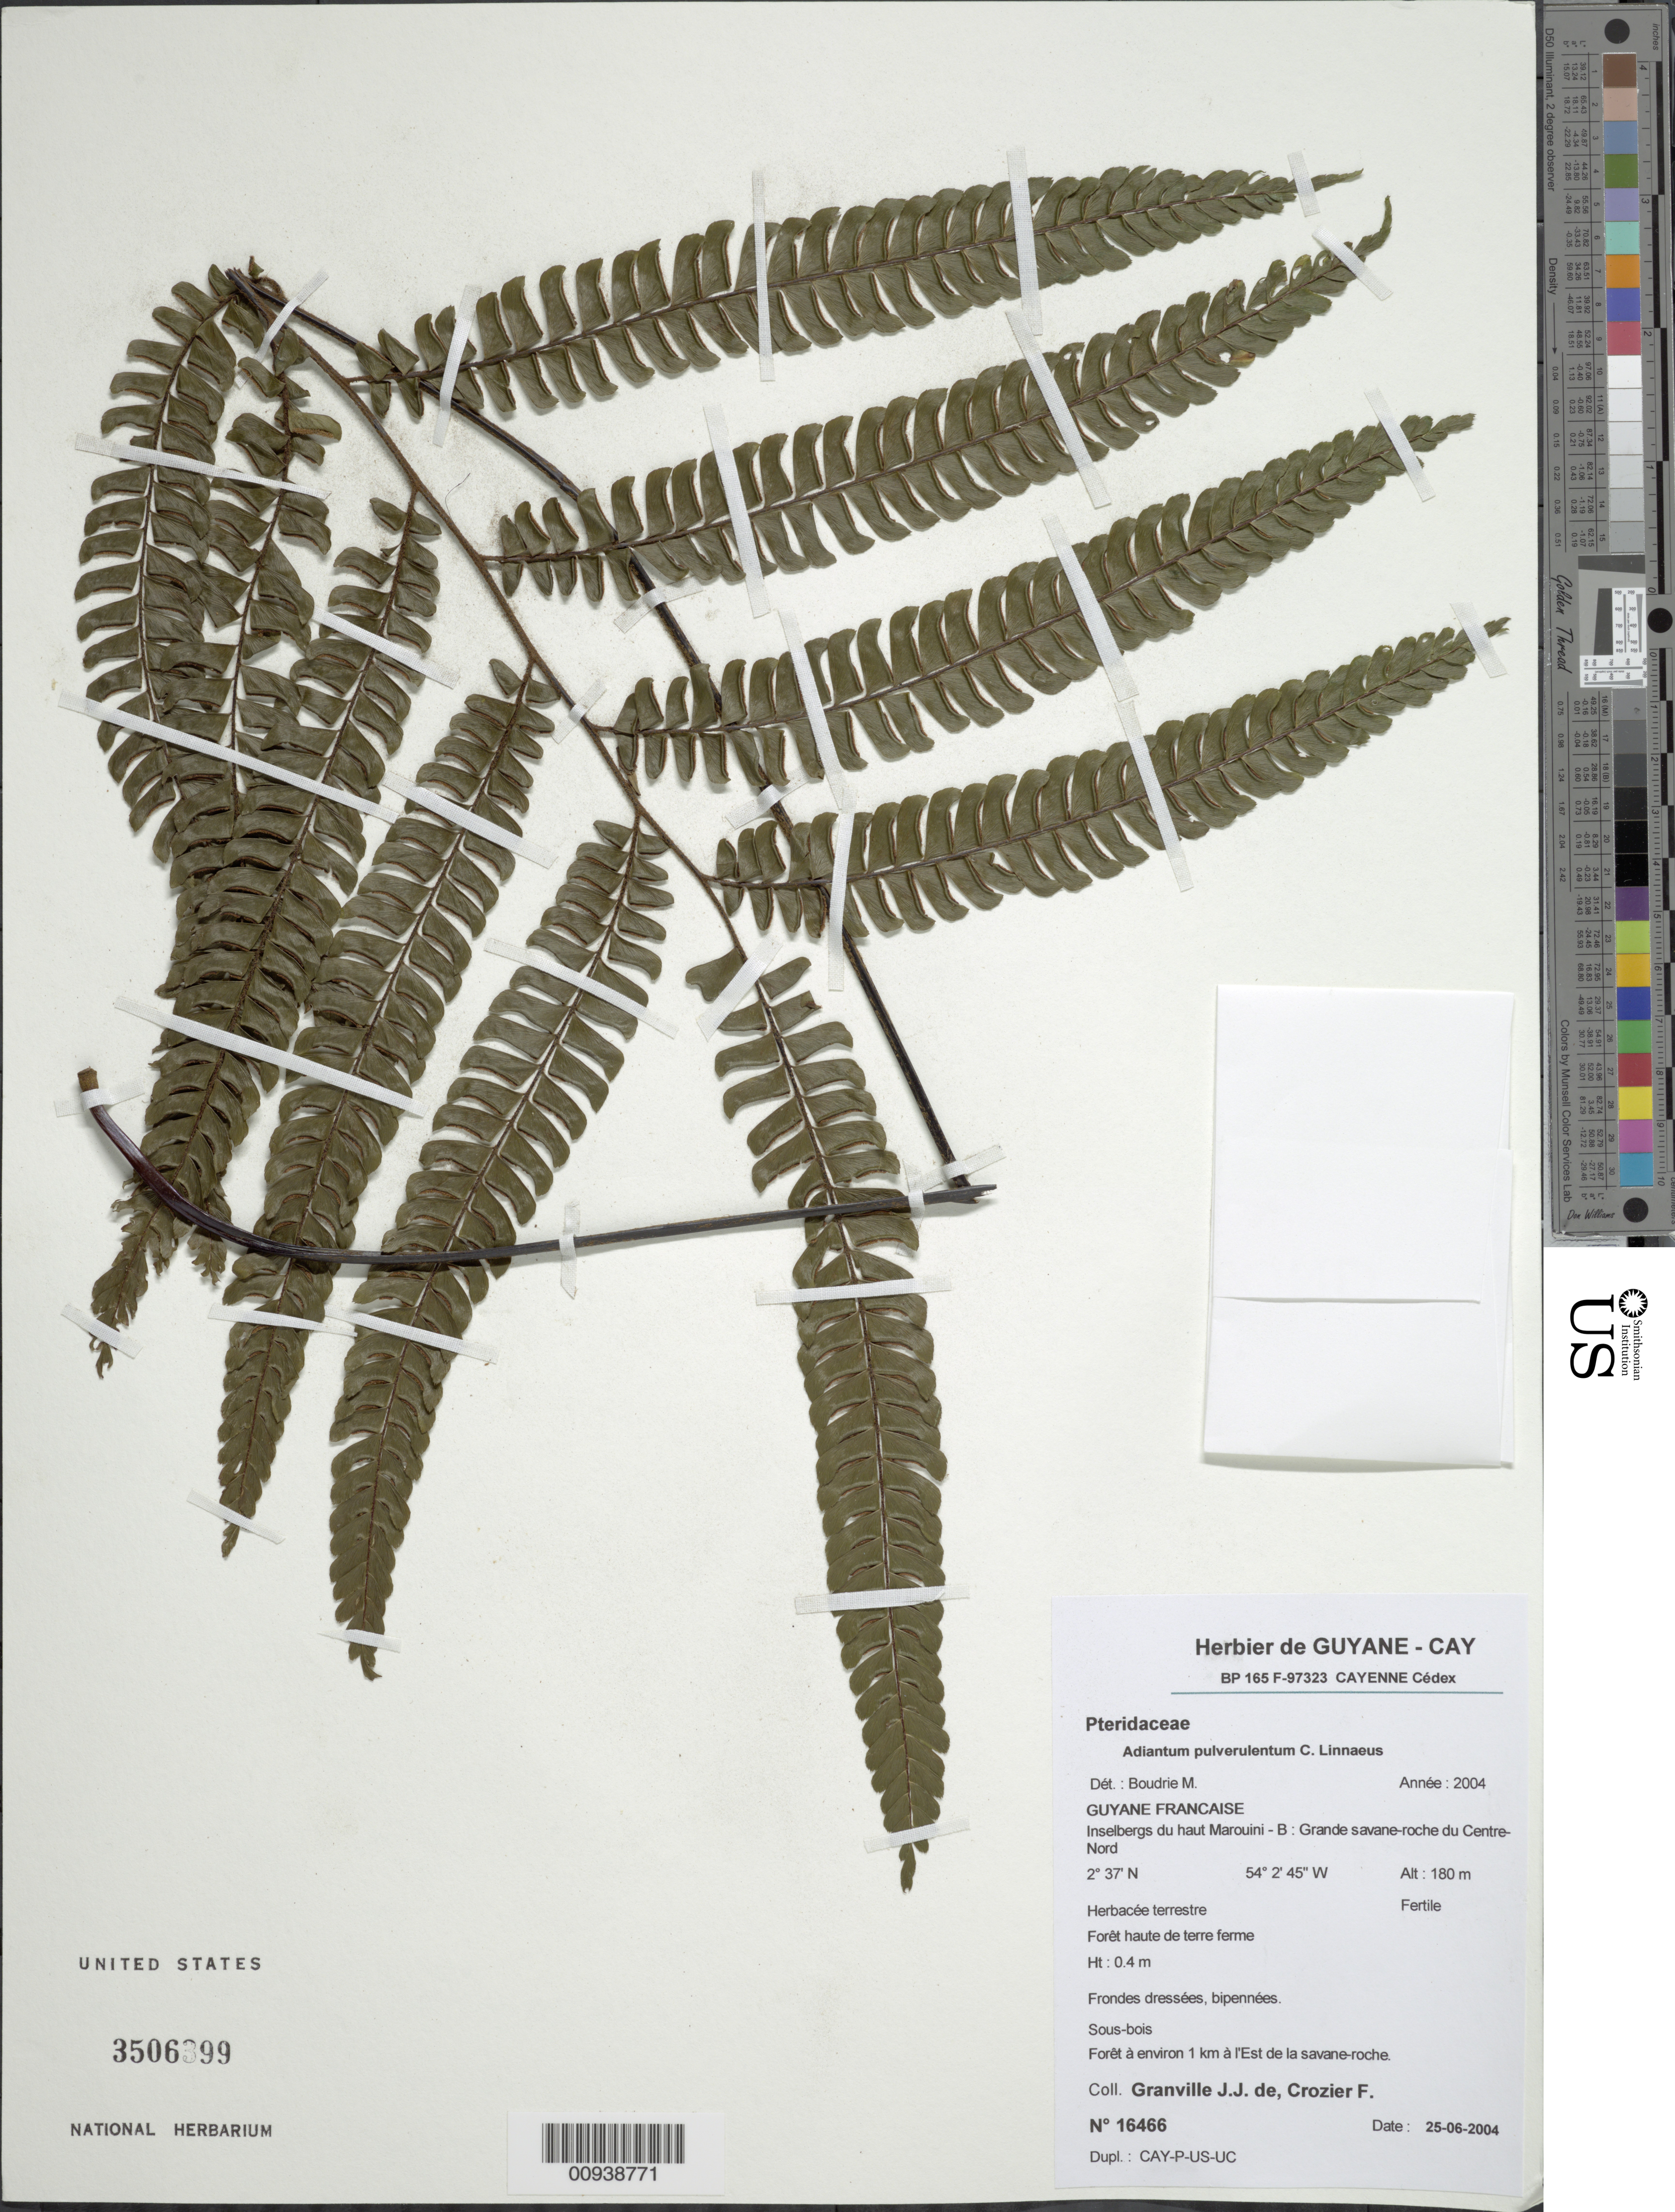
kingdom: Plantae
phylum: Tracheophyta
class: Polypodiopsida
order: Polypodiales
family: Pteridaceae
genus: Adiantum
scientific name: Adiantum pulverulentum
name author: L.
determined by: Boudrie, M.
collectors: J.-J. de Granville & F. Crozier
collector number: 16466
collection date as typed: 25-Jun-04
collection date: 2004-06-25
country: French Guiana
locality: Haut Marouini-B; grande savane-roche du Centre-Nord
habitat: Forêt haute de terre ferme, forêt environ 1 km l'est de la savane-roche; sous bois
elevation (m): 180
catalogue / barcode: US 3506399